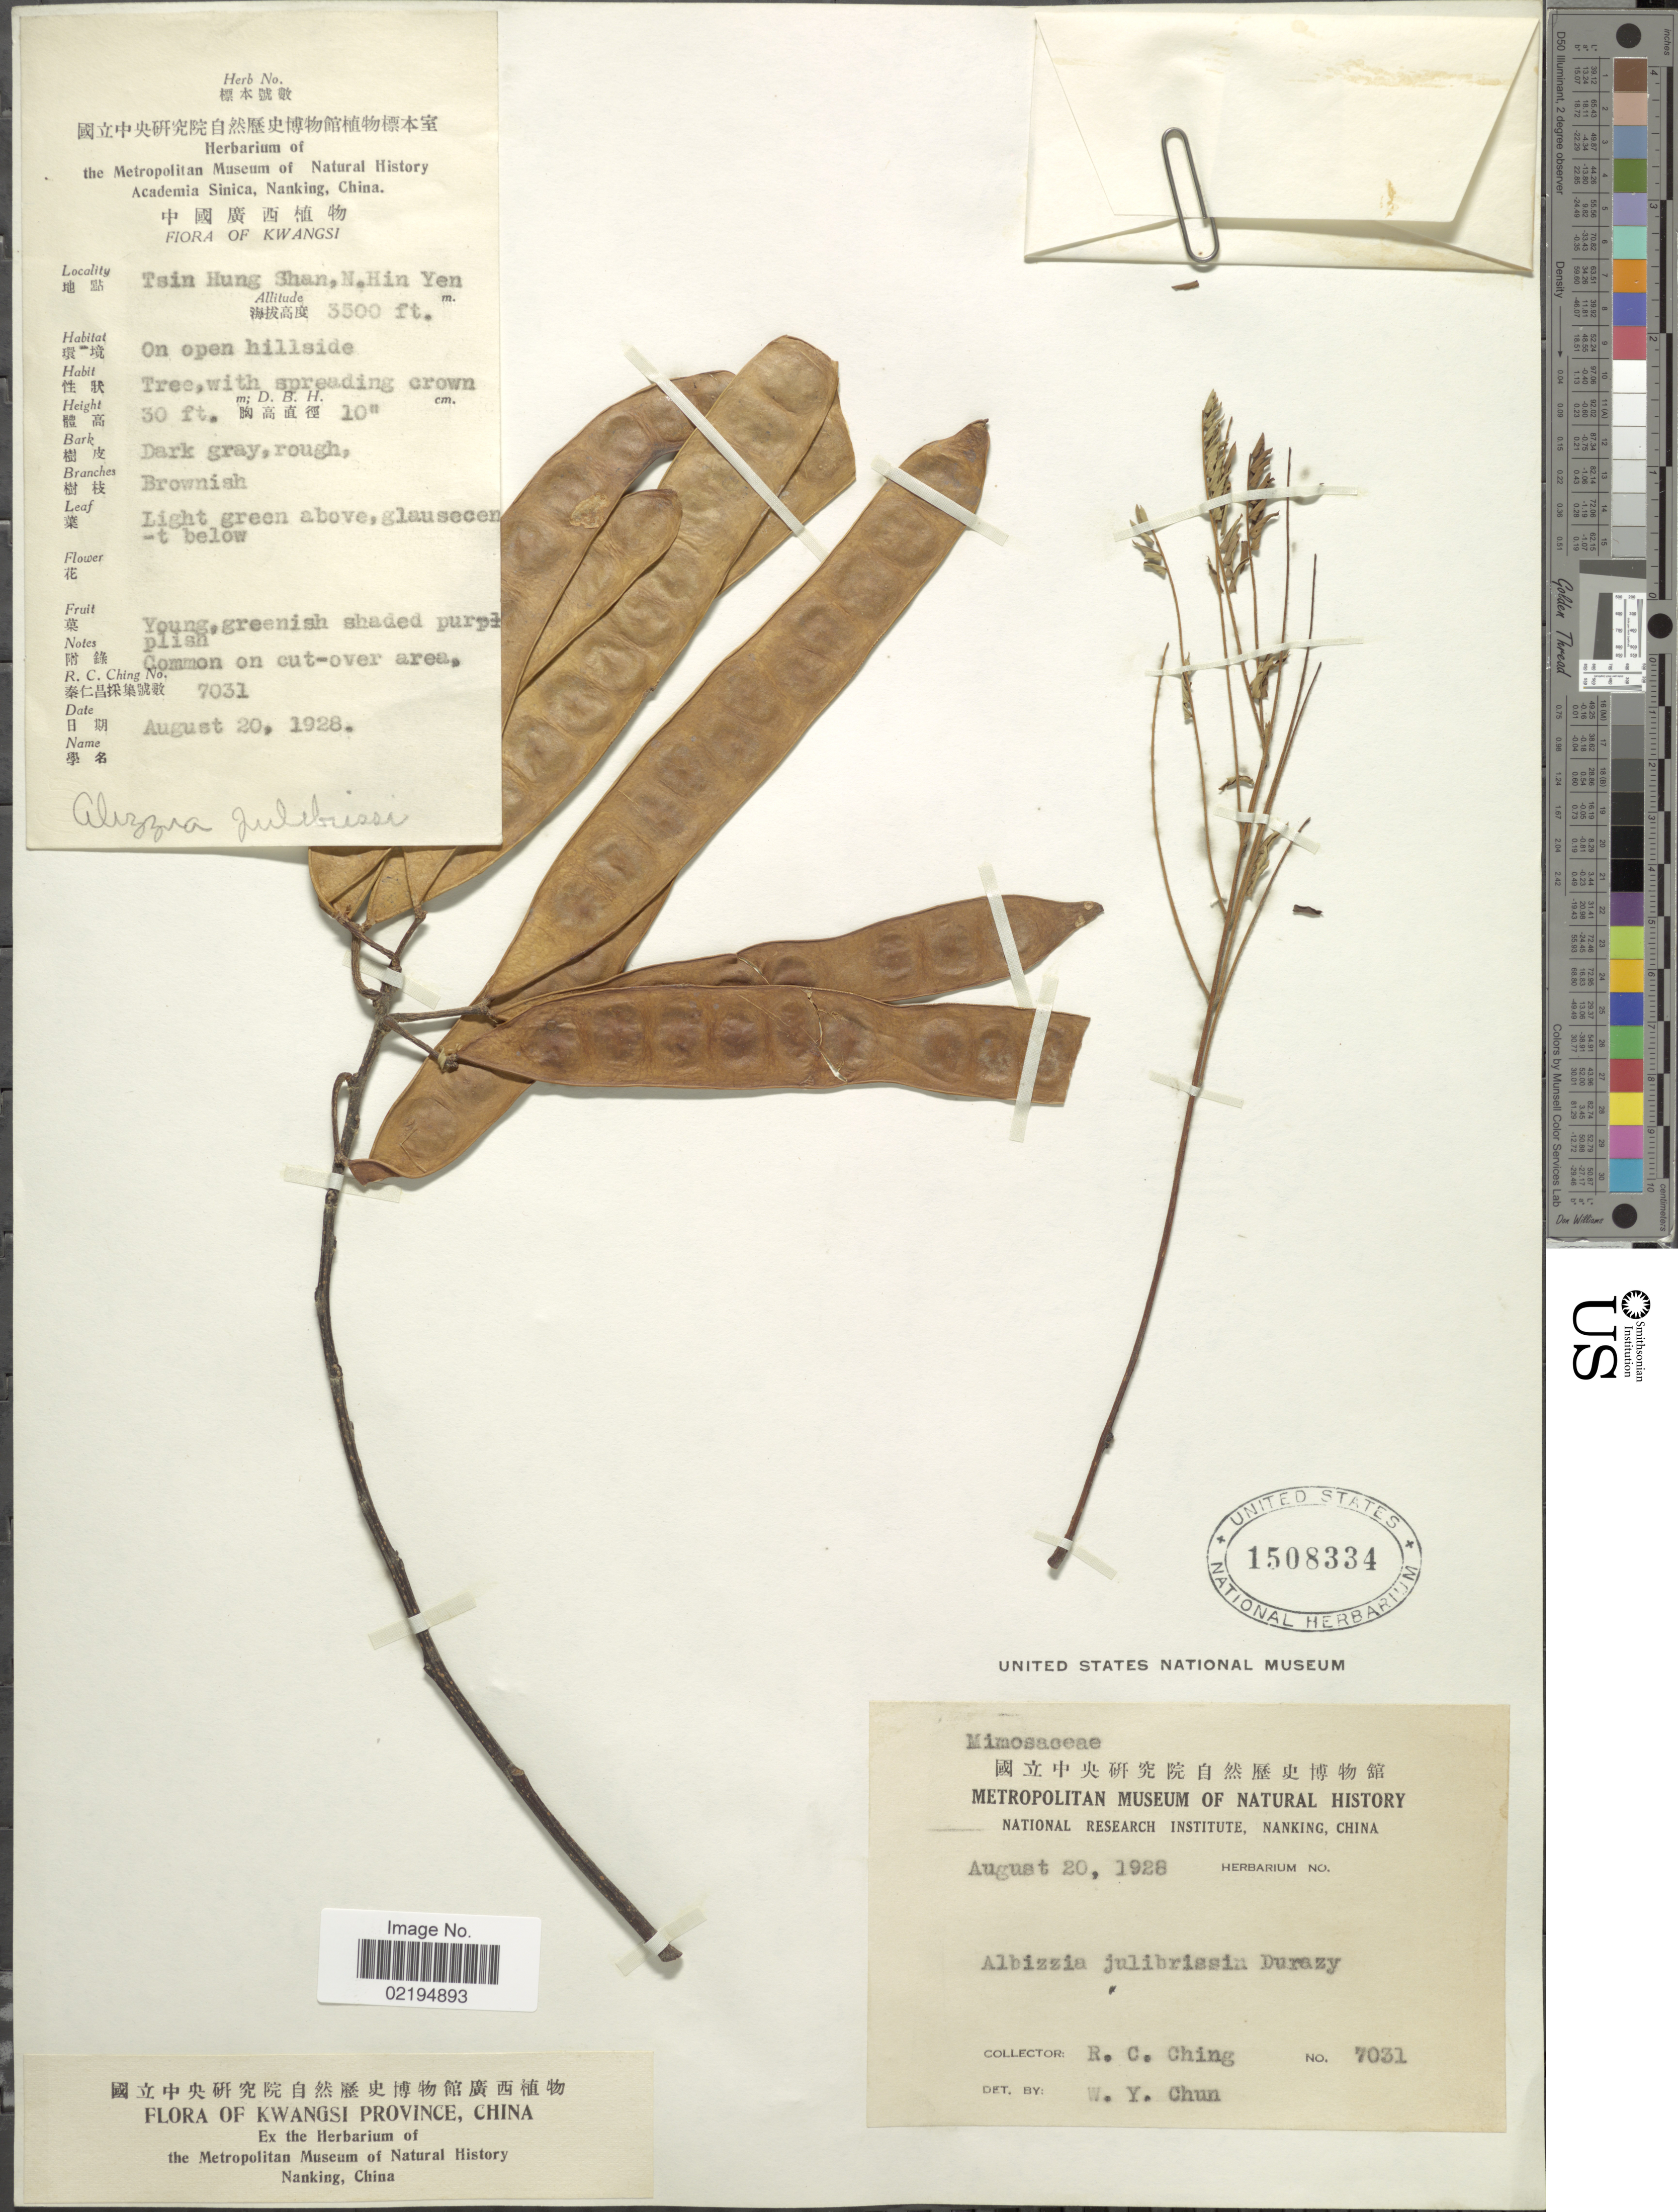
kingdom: Plantae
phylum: Tracheophyta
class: Magnoliopsida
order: Fabales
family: Fabaceae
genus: Albizia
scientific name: Albizia julibrissin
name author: Durazz.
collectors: R. C. Ching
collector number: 7031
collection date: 1928-08-20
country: China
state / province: Guangxi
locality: Kwangsi Province.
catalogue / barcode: US 1508334